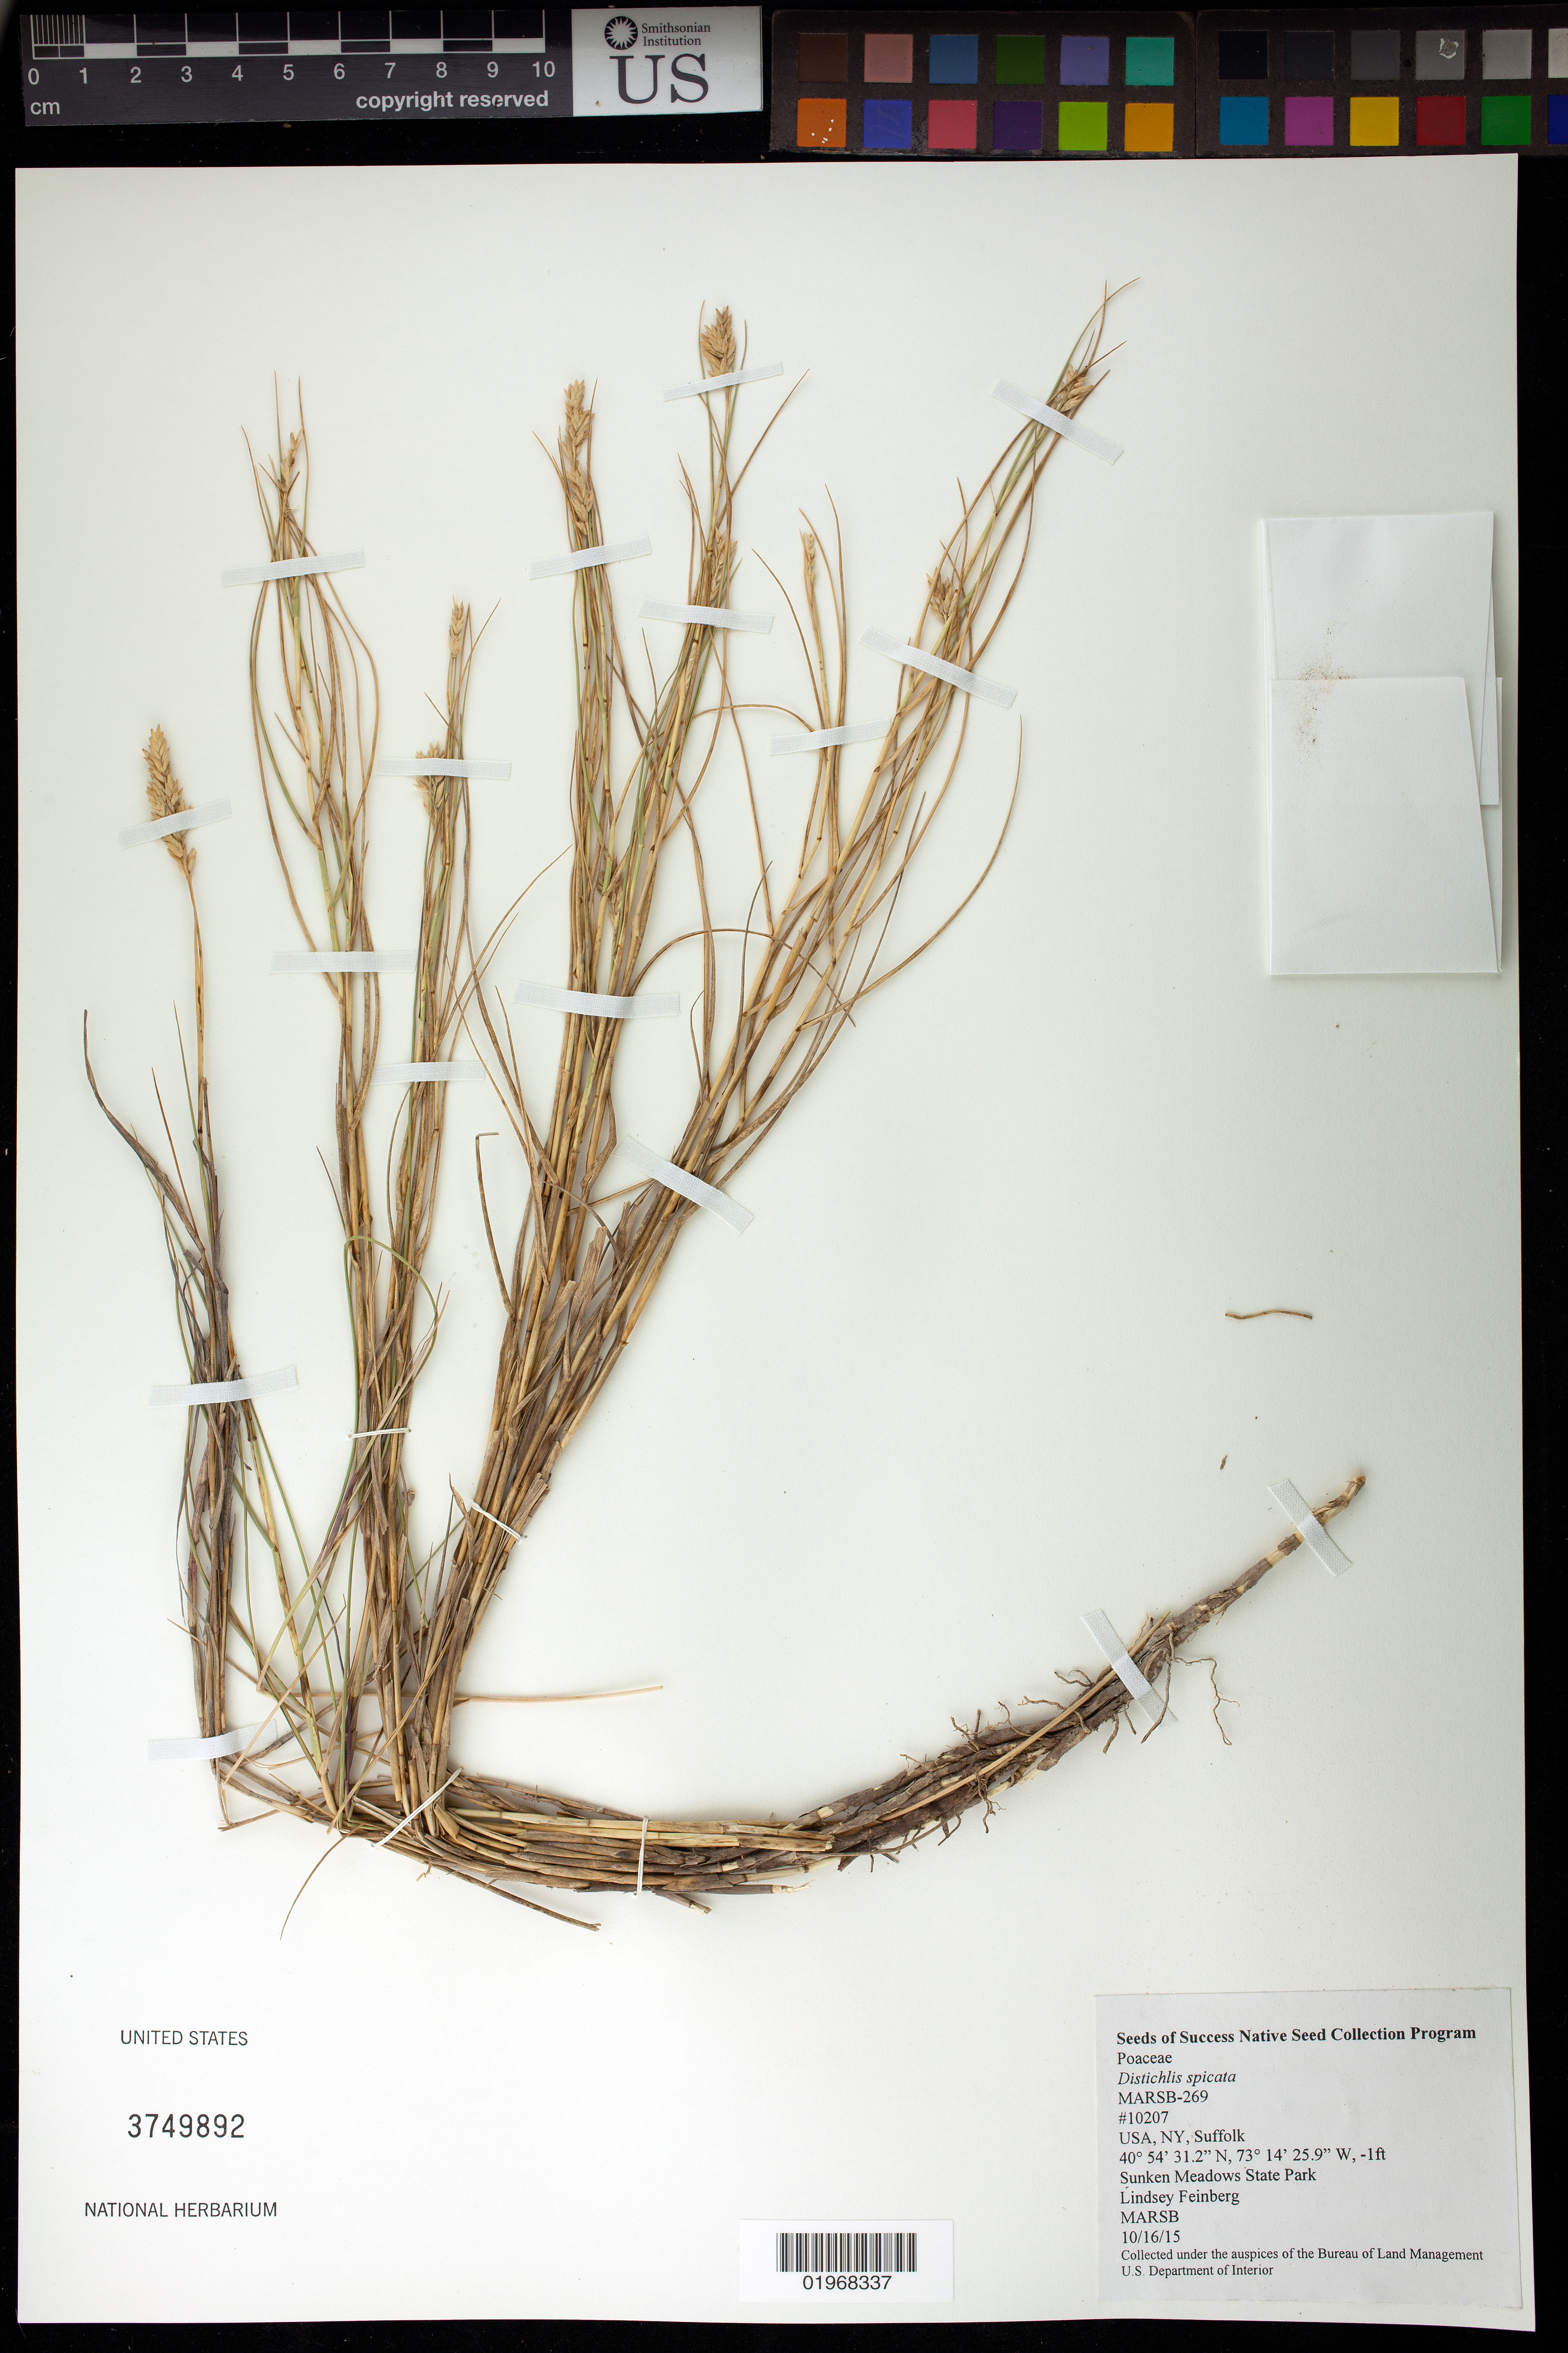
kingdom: Plantae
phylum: Tracheophyta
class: Liliopsida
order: Poales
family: Poaceae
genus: Distichlis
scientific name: Distichlis spicata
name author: (L.) Greene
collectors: L. Feinberg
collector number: MARSB-269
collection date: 2015-10-16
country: United States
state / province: New York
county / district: Suffolk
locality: Sunken Meadow State Park, Marsh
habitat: Atlantic & gulf coast high salt marsh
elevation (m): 0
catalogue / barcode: US 3749892